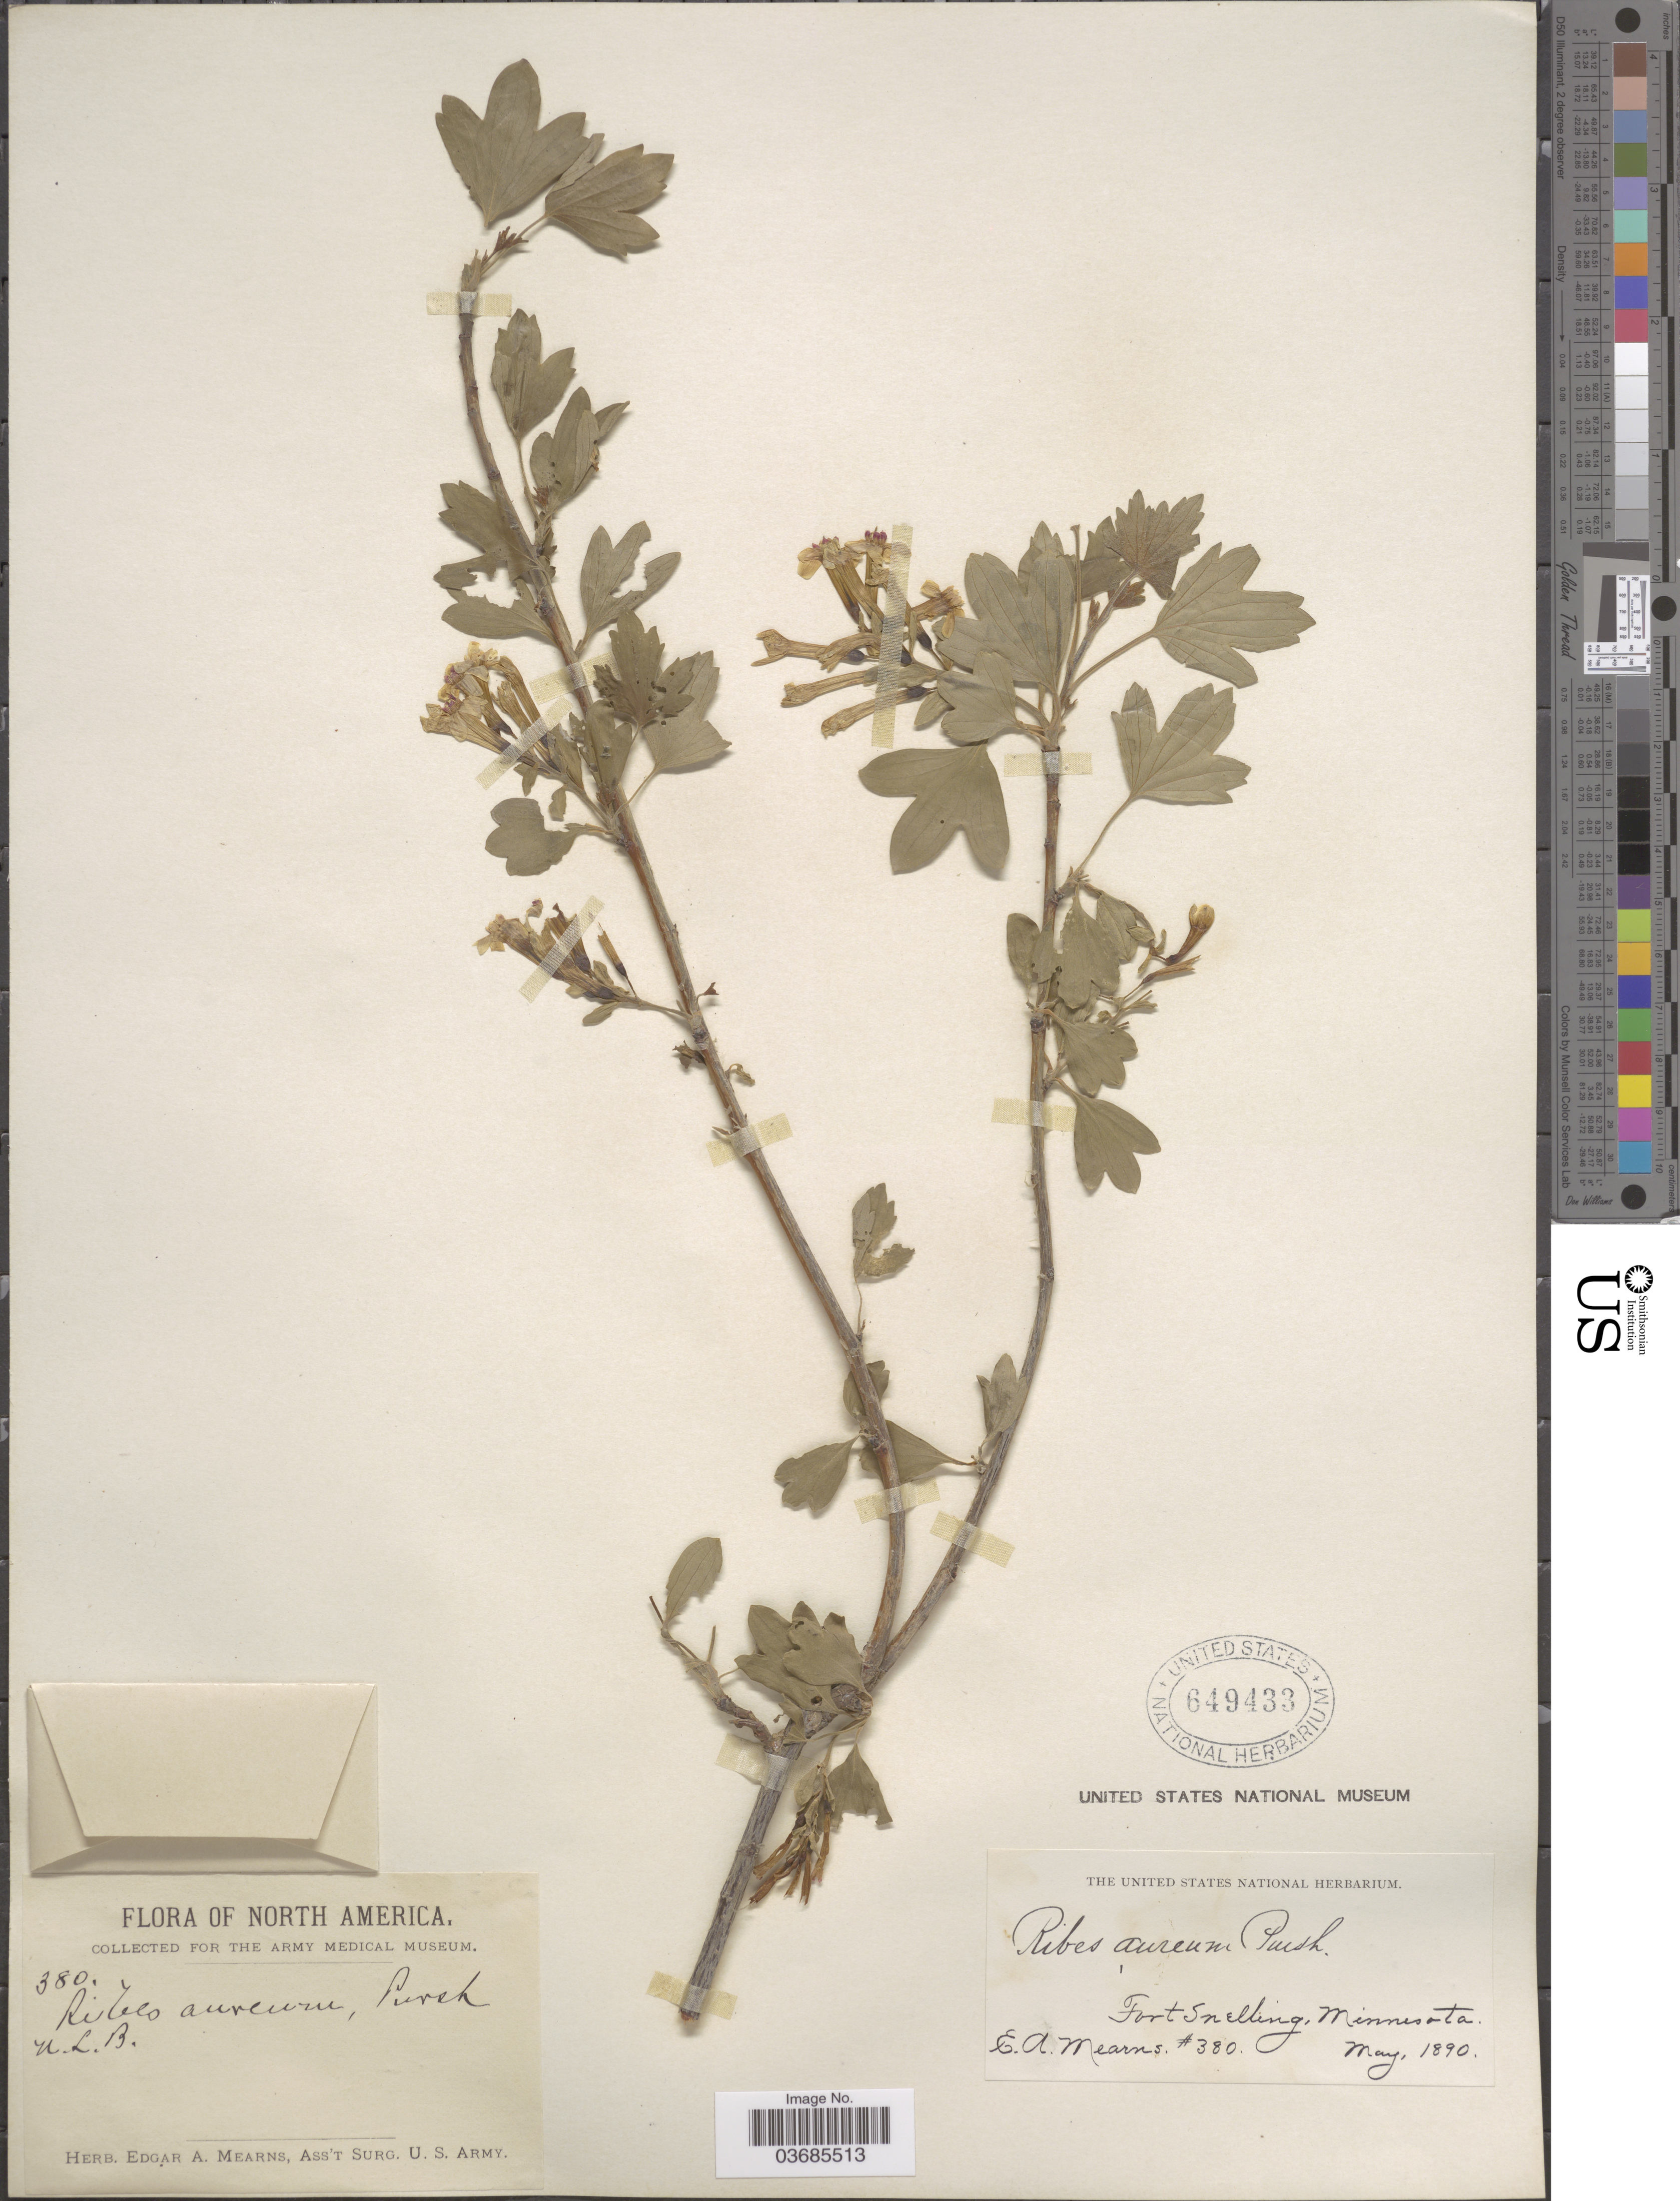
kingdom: Plantae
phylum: Tracheophyta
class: Magnoliopsida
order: Saxifragales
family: Grossulariaceae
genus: Ribes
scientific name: Ribes aureum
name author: Pursh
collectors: E. A. Mearns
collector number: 380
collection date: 1890-05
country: United States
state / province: Minnesota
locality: Fort Snelling.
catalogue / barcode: US 649433